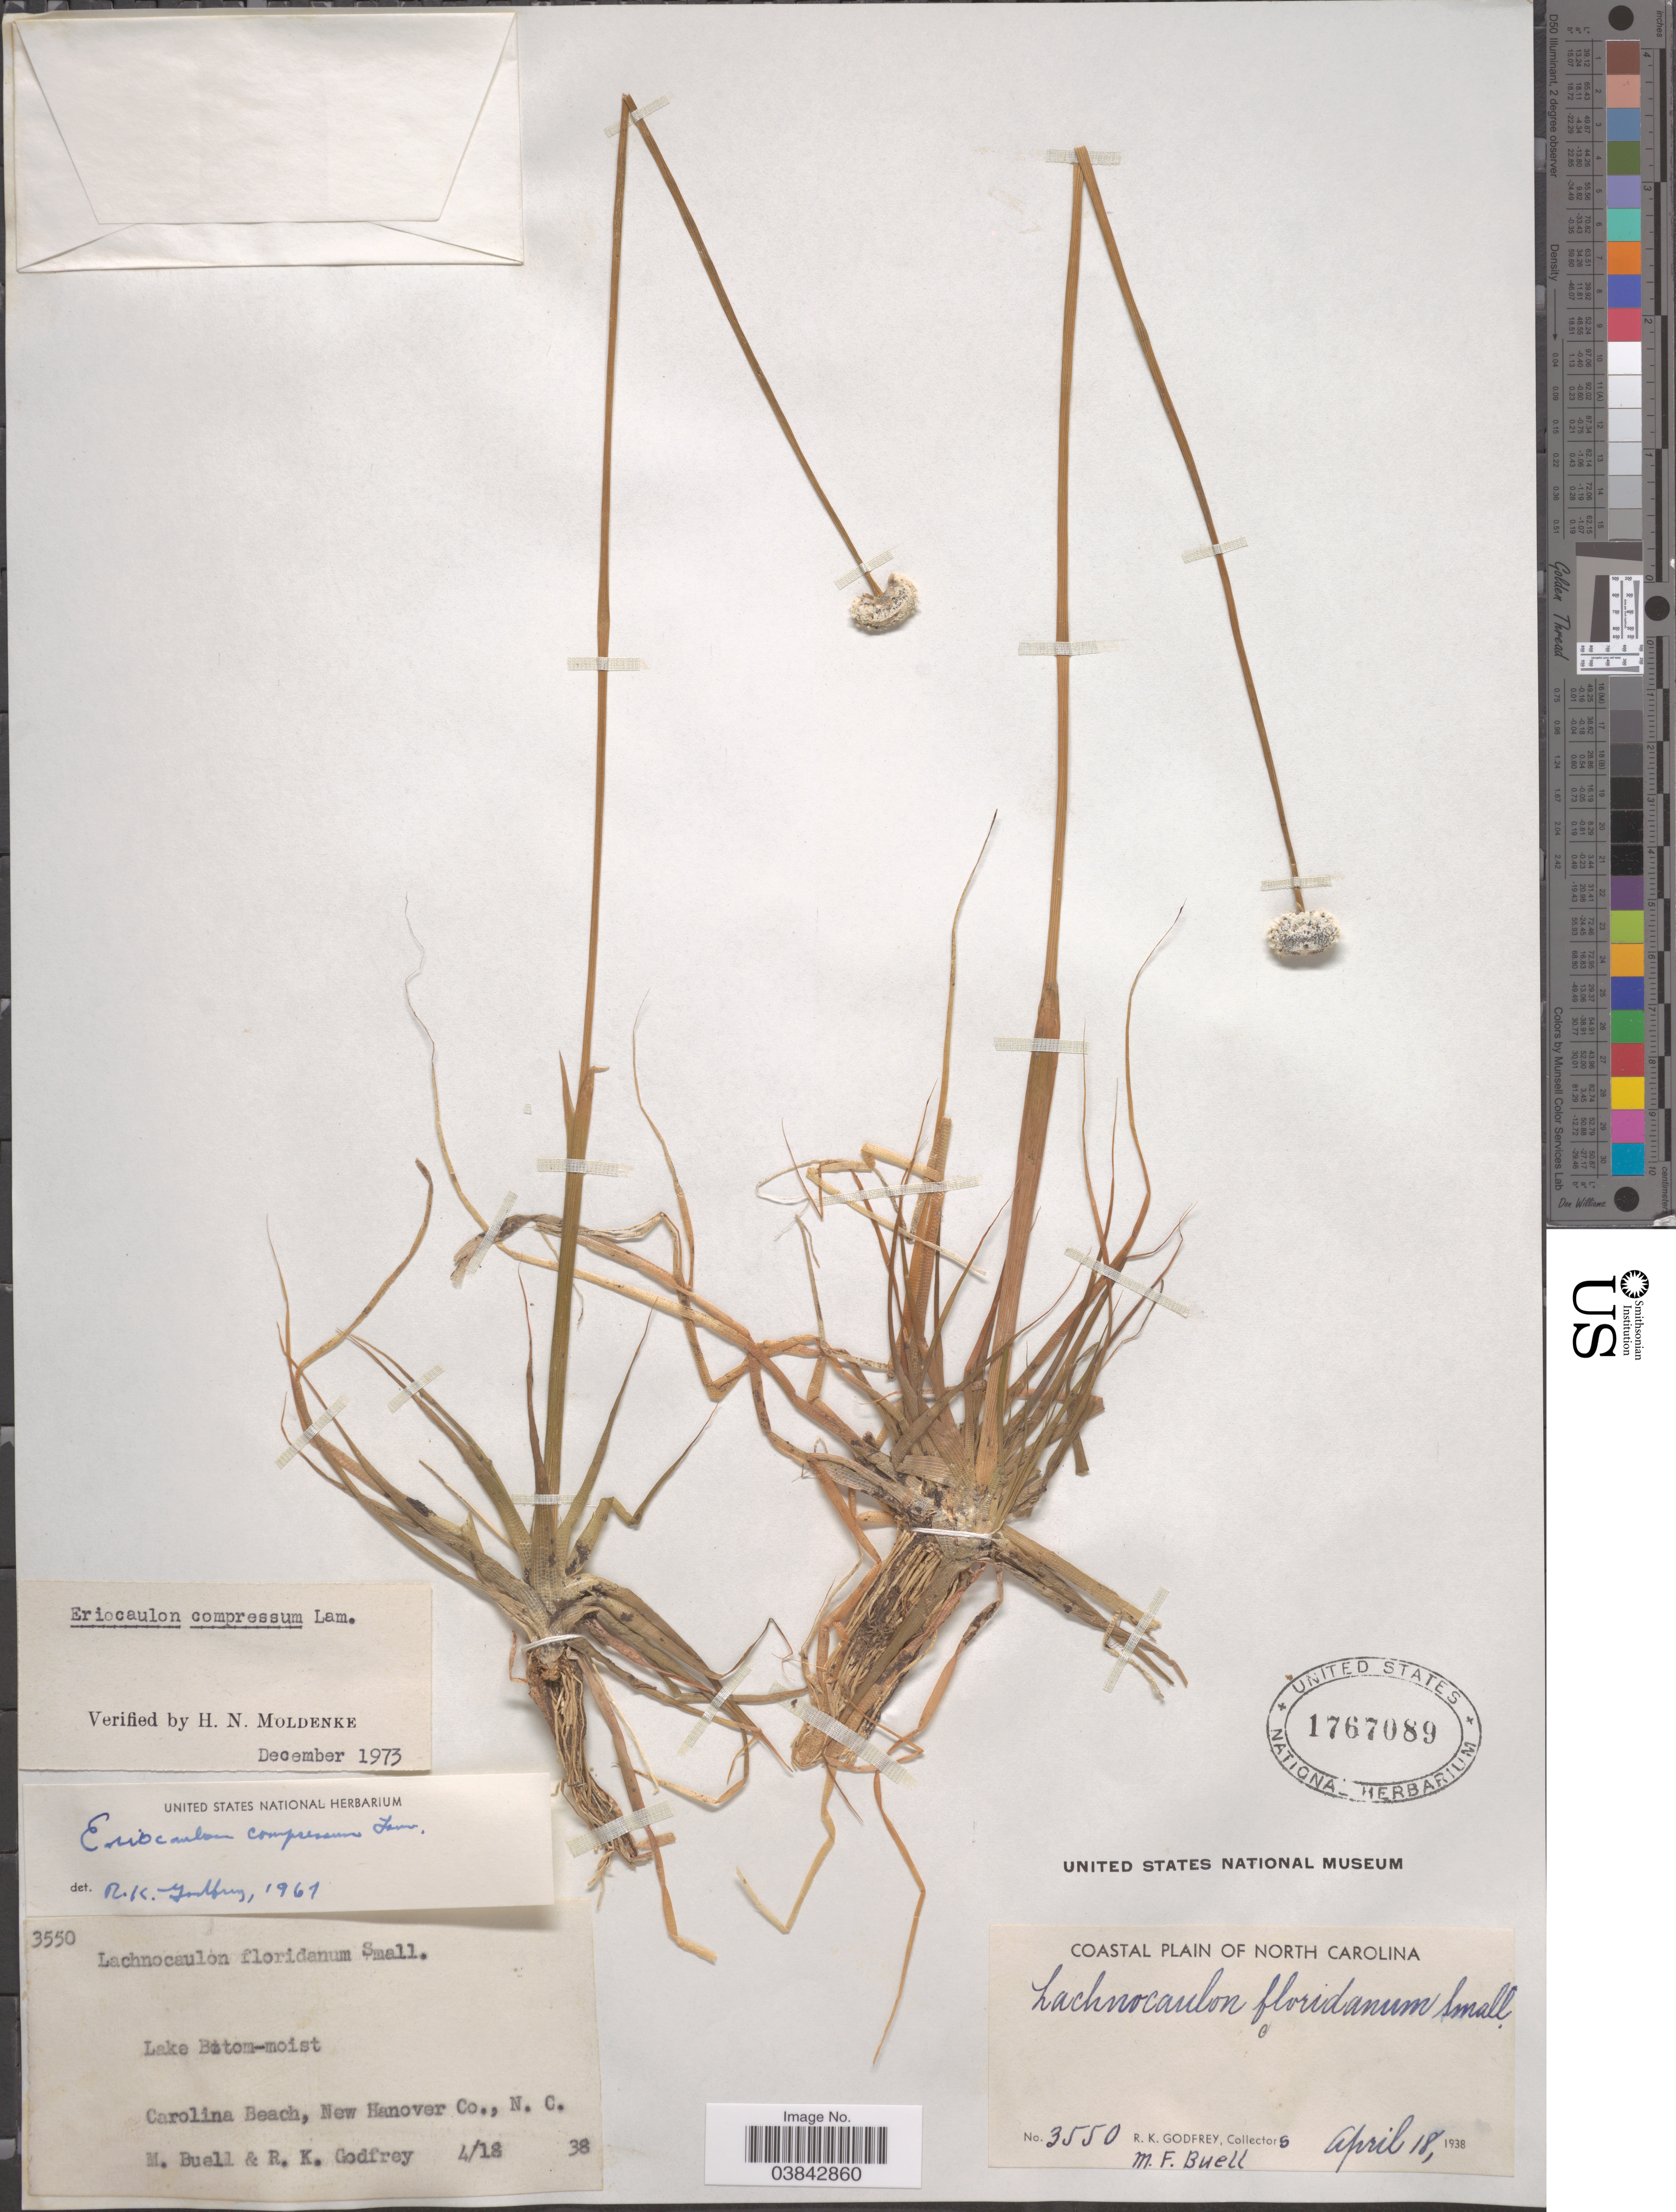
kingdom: Plantae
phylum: Tracheophyta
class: Liliopsida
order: Poales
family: Eriocaulaceae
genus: Eriocaulon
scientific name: Eriocaulon compressum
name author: Lam.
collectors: M. Buell & R. K. Godfrey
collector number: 3550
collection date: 1938-04-18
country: United States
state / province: North Carolina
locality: Lake Bottom-moist. Carolina Beach, New Hanover Co. Coastal plain of North Carolina.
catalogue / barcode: US 1767089